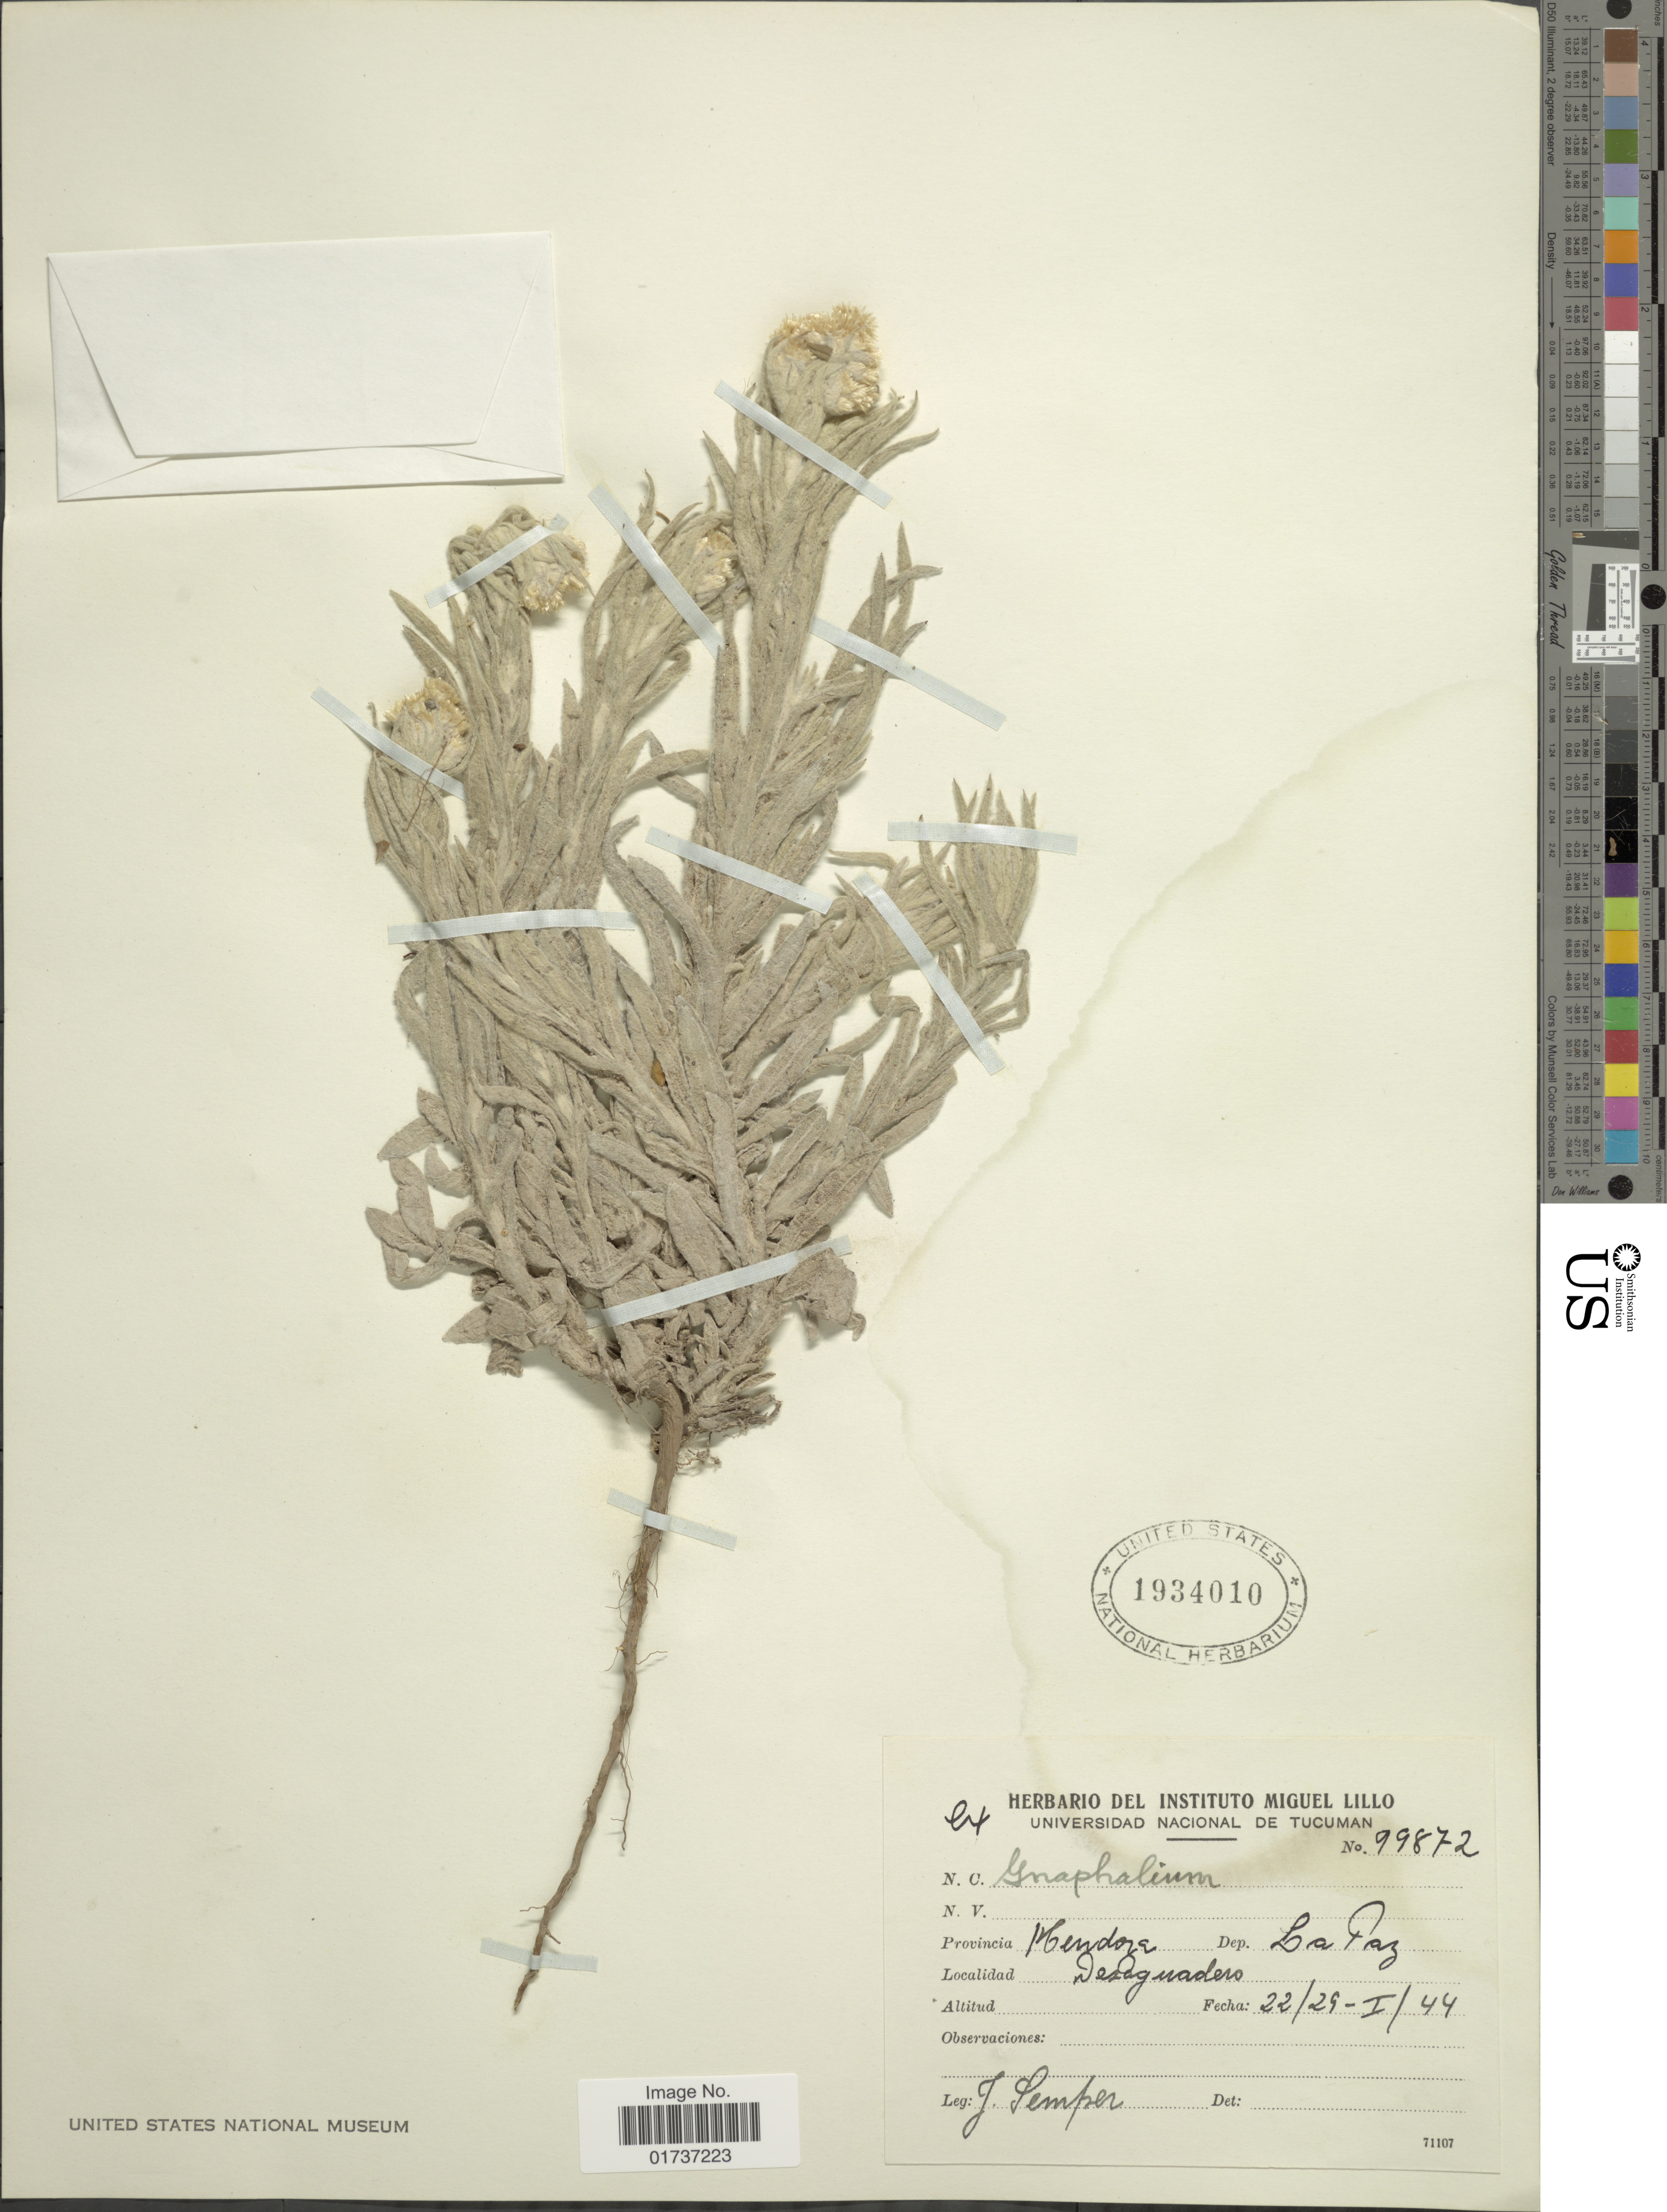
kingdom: Plantae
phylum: Tracheophyta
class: Magnoliopsida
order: Asterales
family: Asteraceae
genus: Gnaphalium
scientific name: Gnaphalium sp.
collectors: J. Semper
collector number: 99872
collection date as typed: Transcribed d/m/y: 22/1/44 to 29/1/44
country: Argentina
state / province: Mendoza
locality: Dep. La Paz, Desaguadero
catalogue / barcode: US 1934010